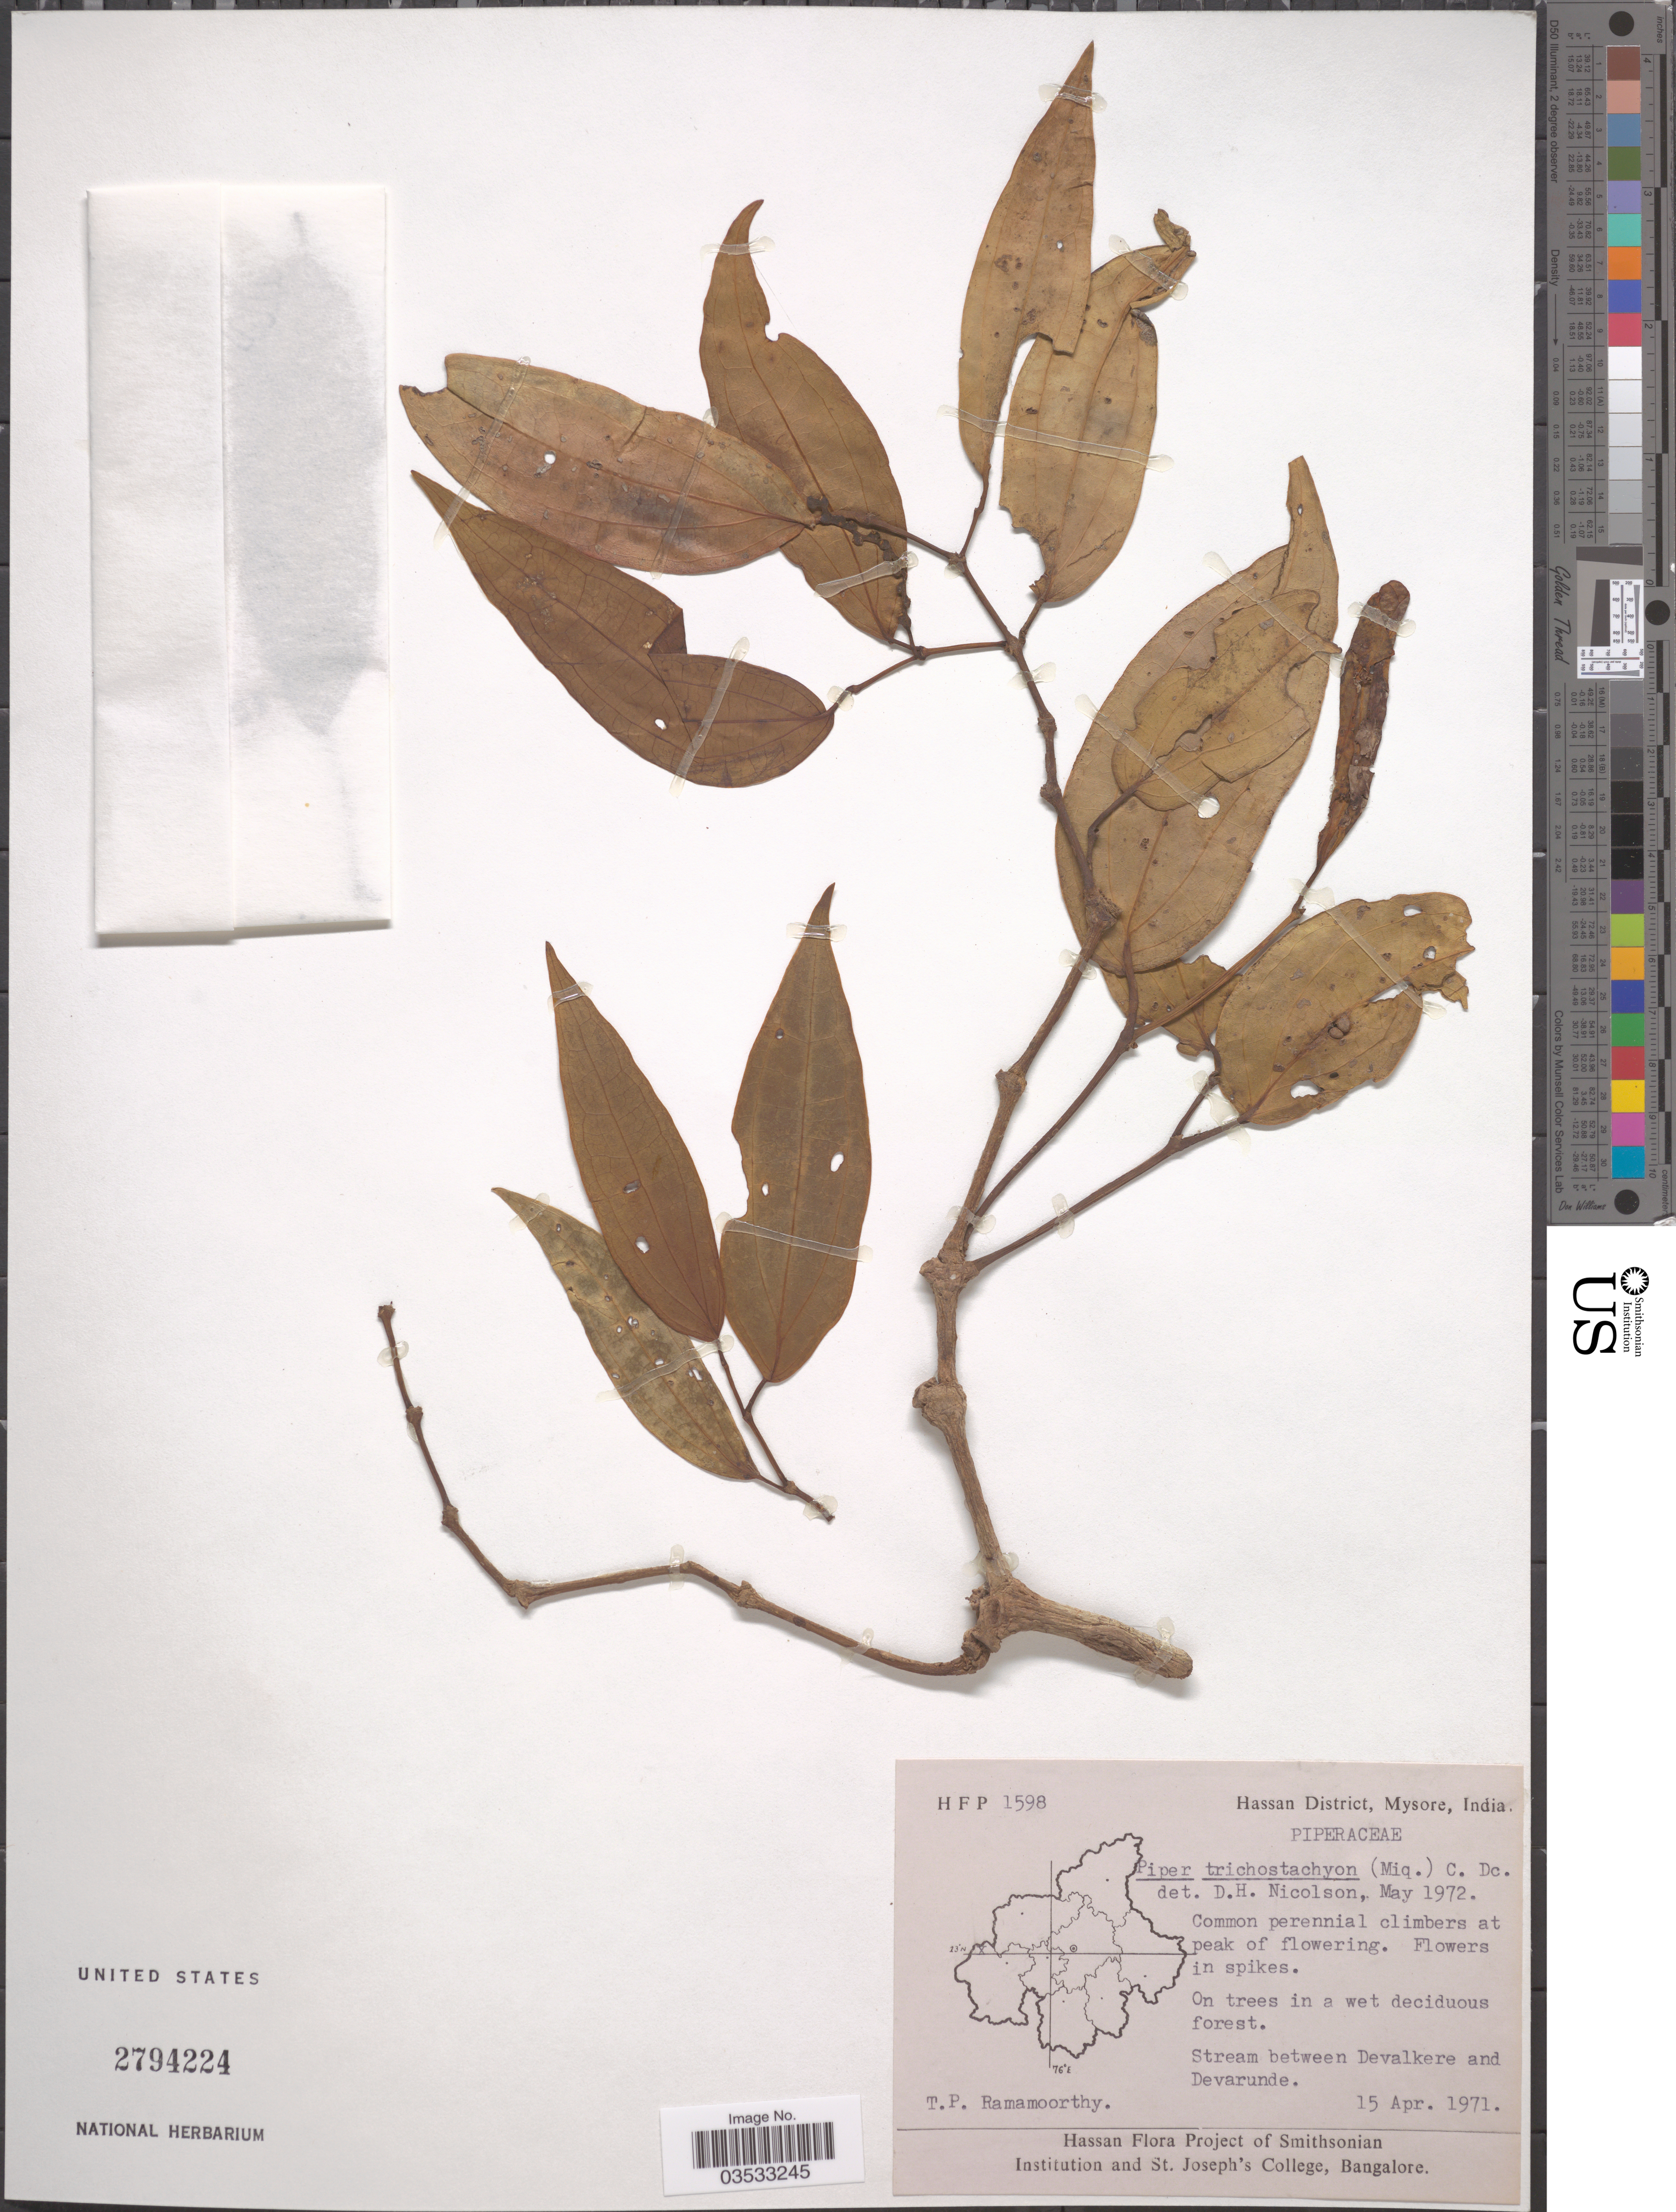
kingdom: Plantae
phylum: Tracheophyta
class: Magnoliopsida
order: Piperales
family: Piperaceae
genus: Piper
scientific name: Piper trichostachyon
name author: (Miq.) C. DC.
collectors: T. P. Ramamoorthy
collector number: HFP 1598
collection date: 1971-04-15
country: India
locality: Hassan District, Mysore. Streams between Devalkere and Devarunde.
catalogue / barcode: US 2794224